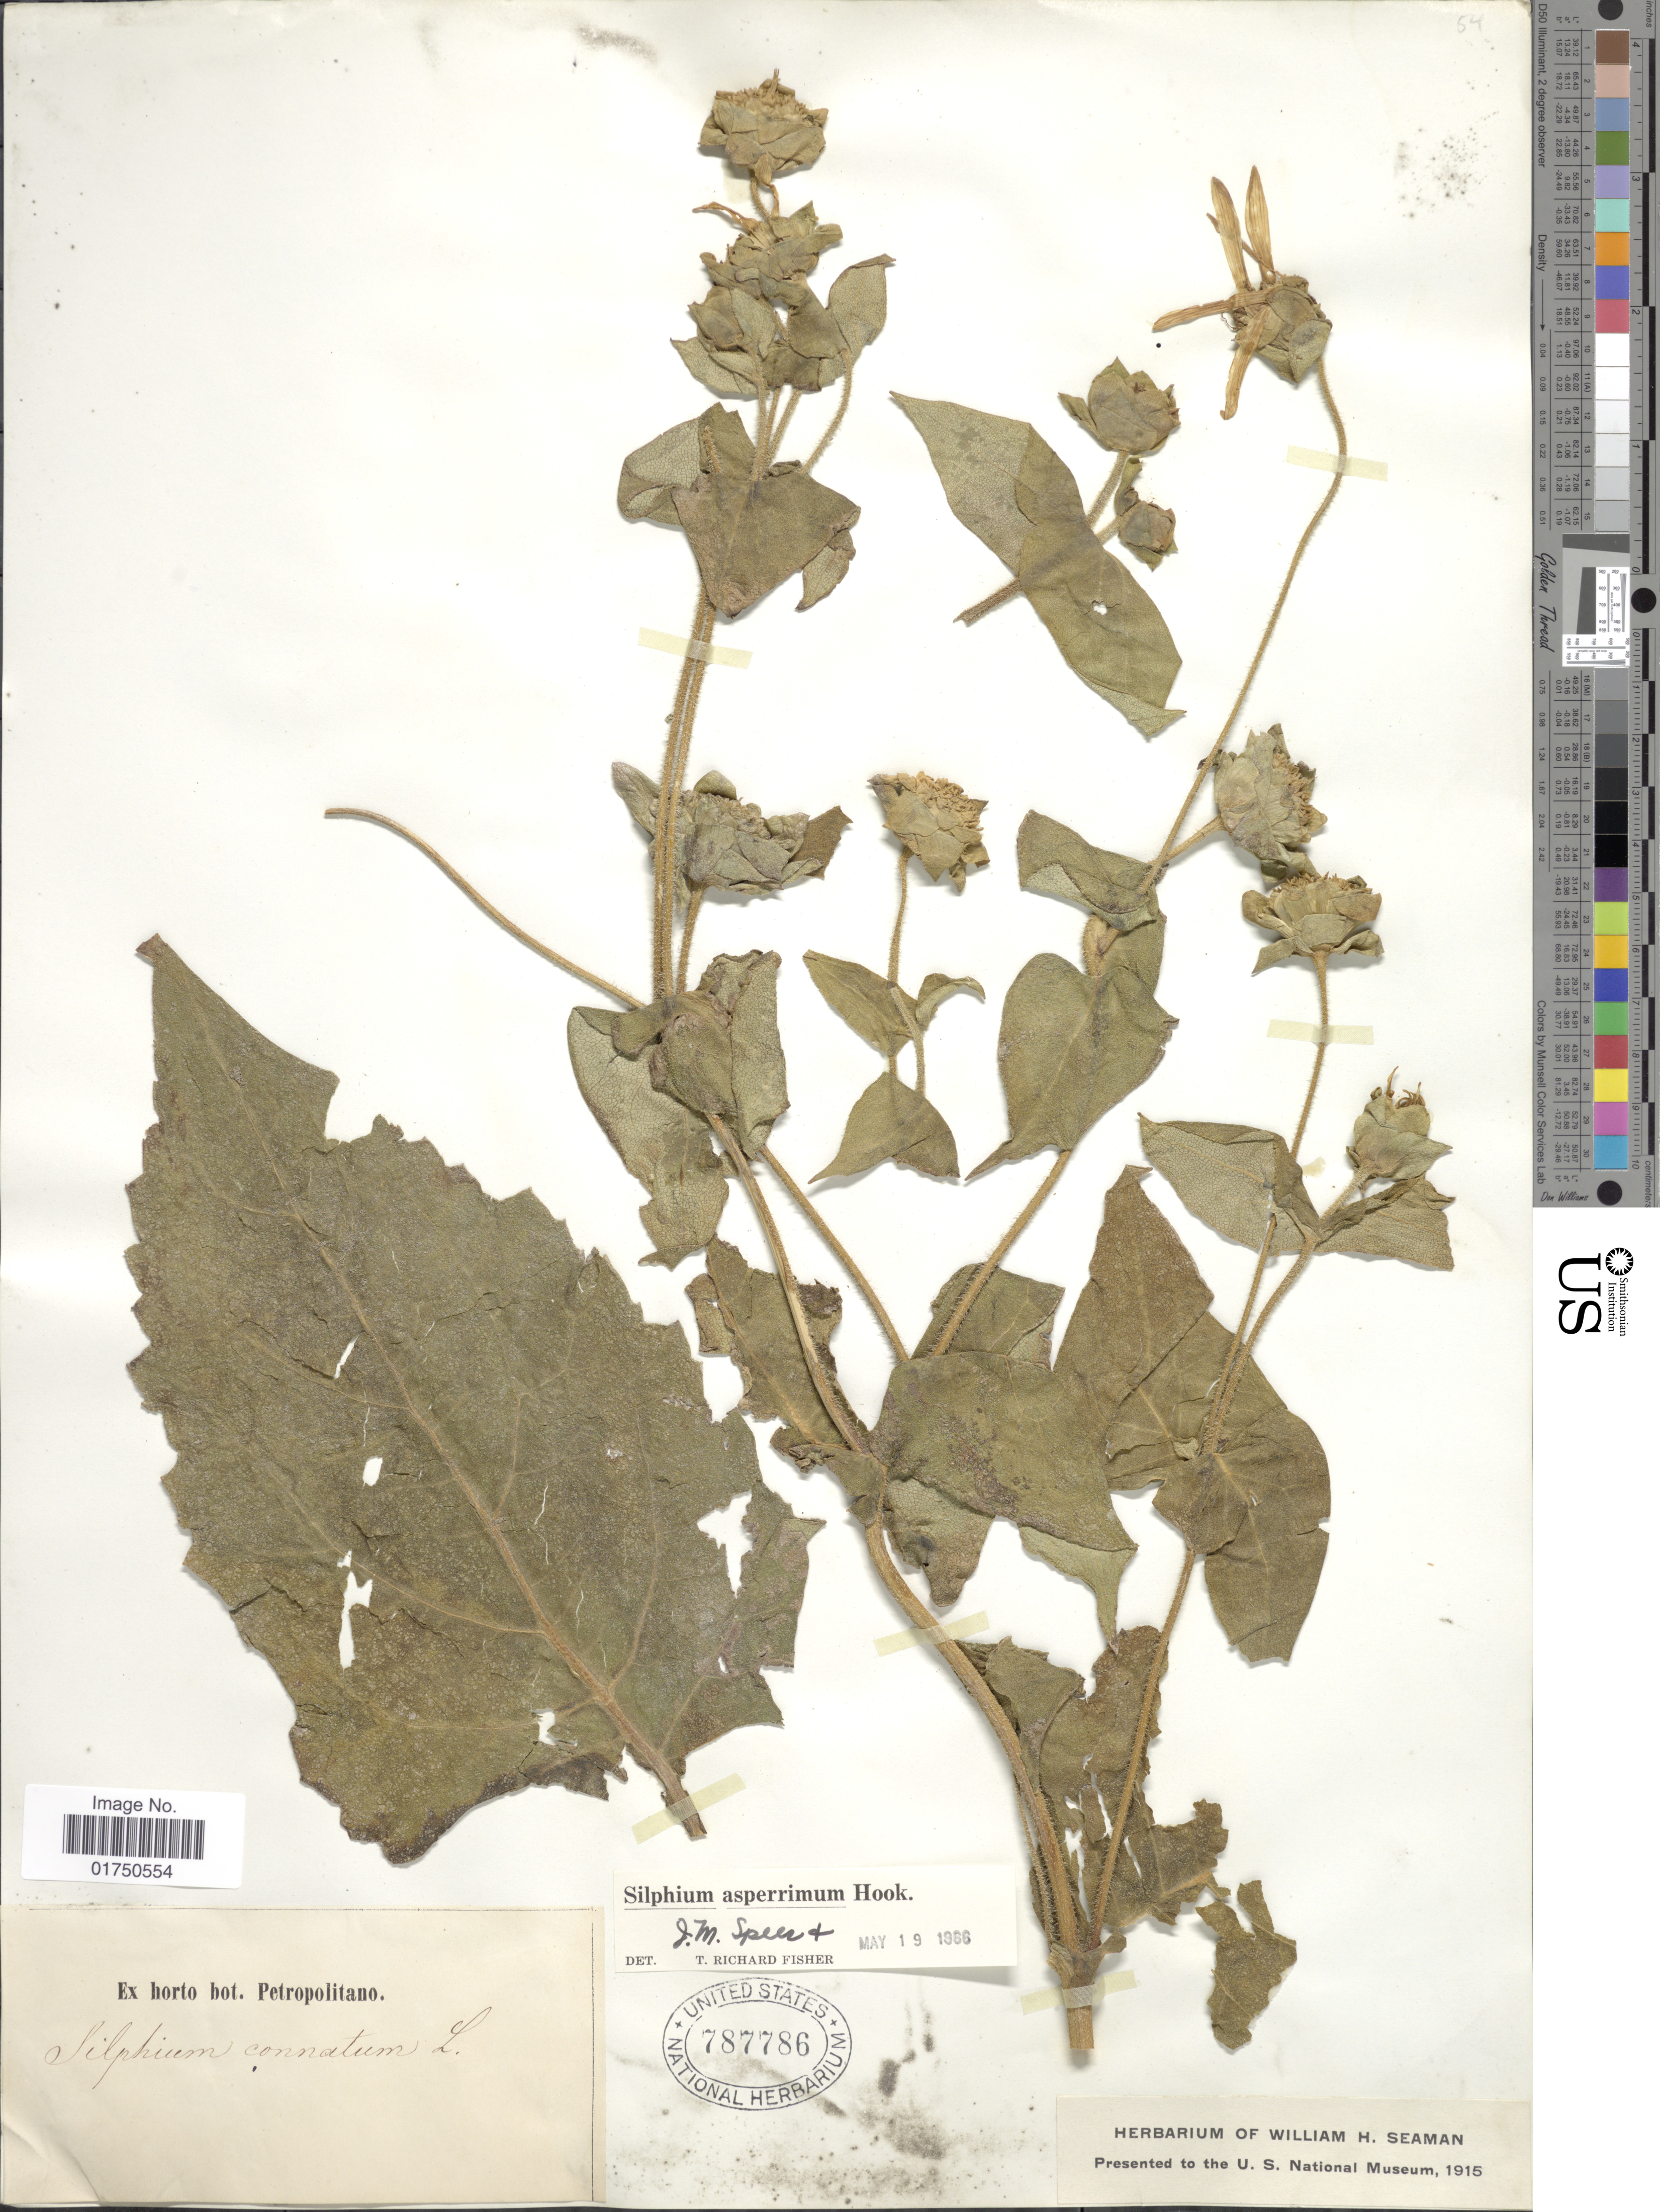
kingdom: Plantae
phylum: Tracheophyta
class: Magnoliopsida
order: Asterales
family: Asteraceae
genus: Silphium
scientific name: Silphium asperrimum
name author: Hook.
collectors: ex Horto Bot. Petropolitano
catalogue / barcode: US 787786